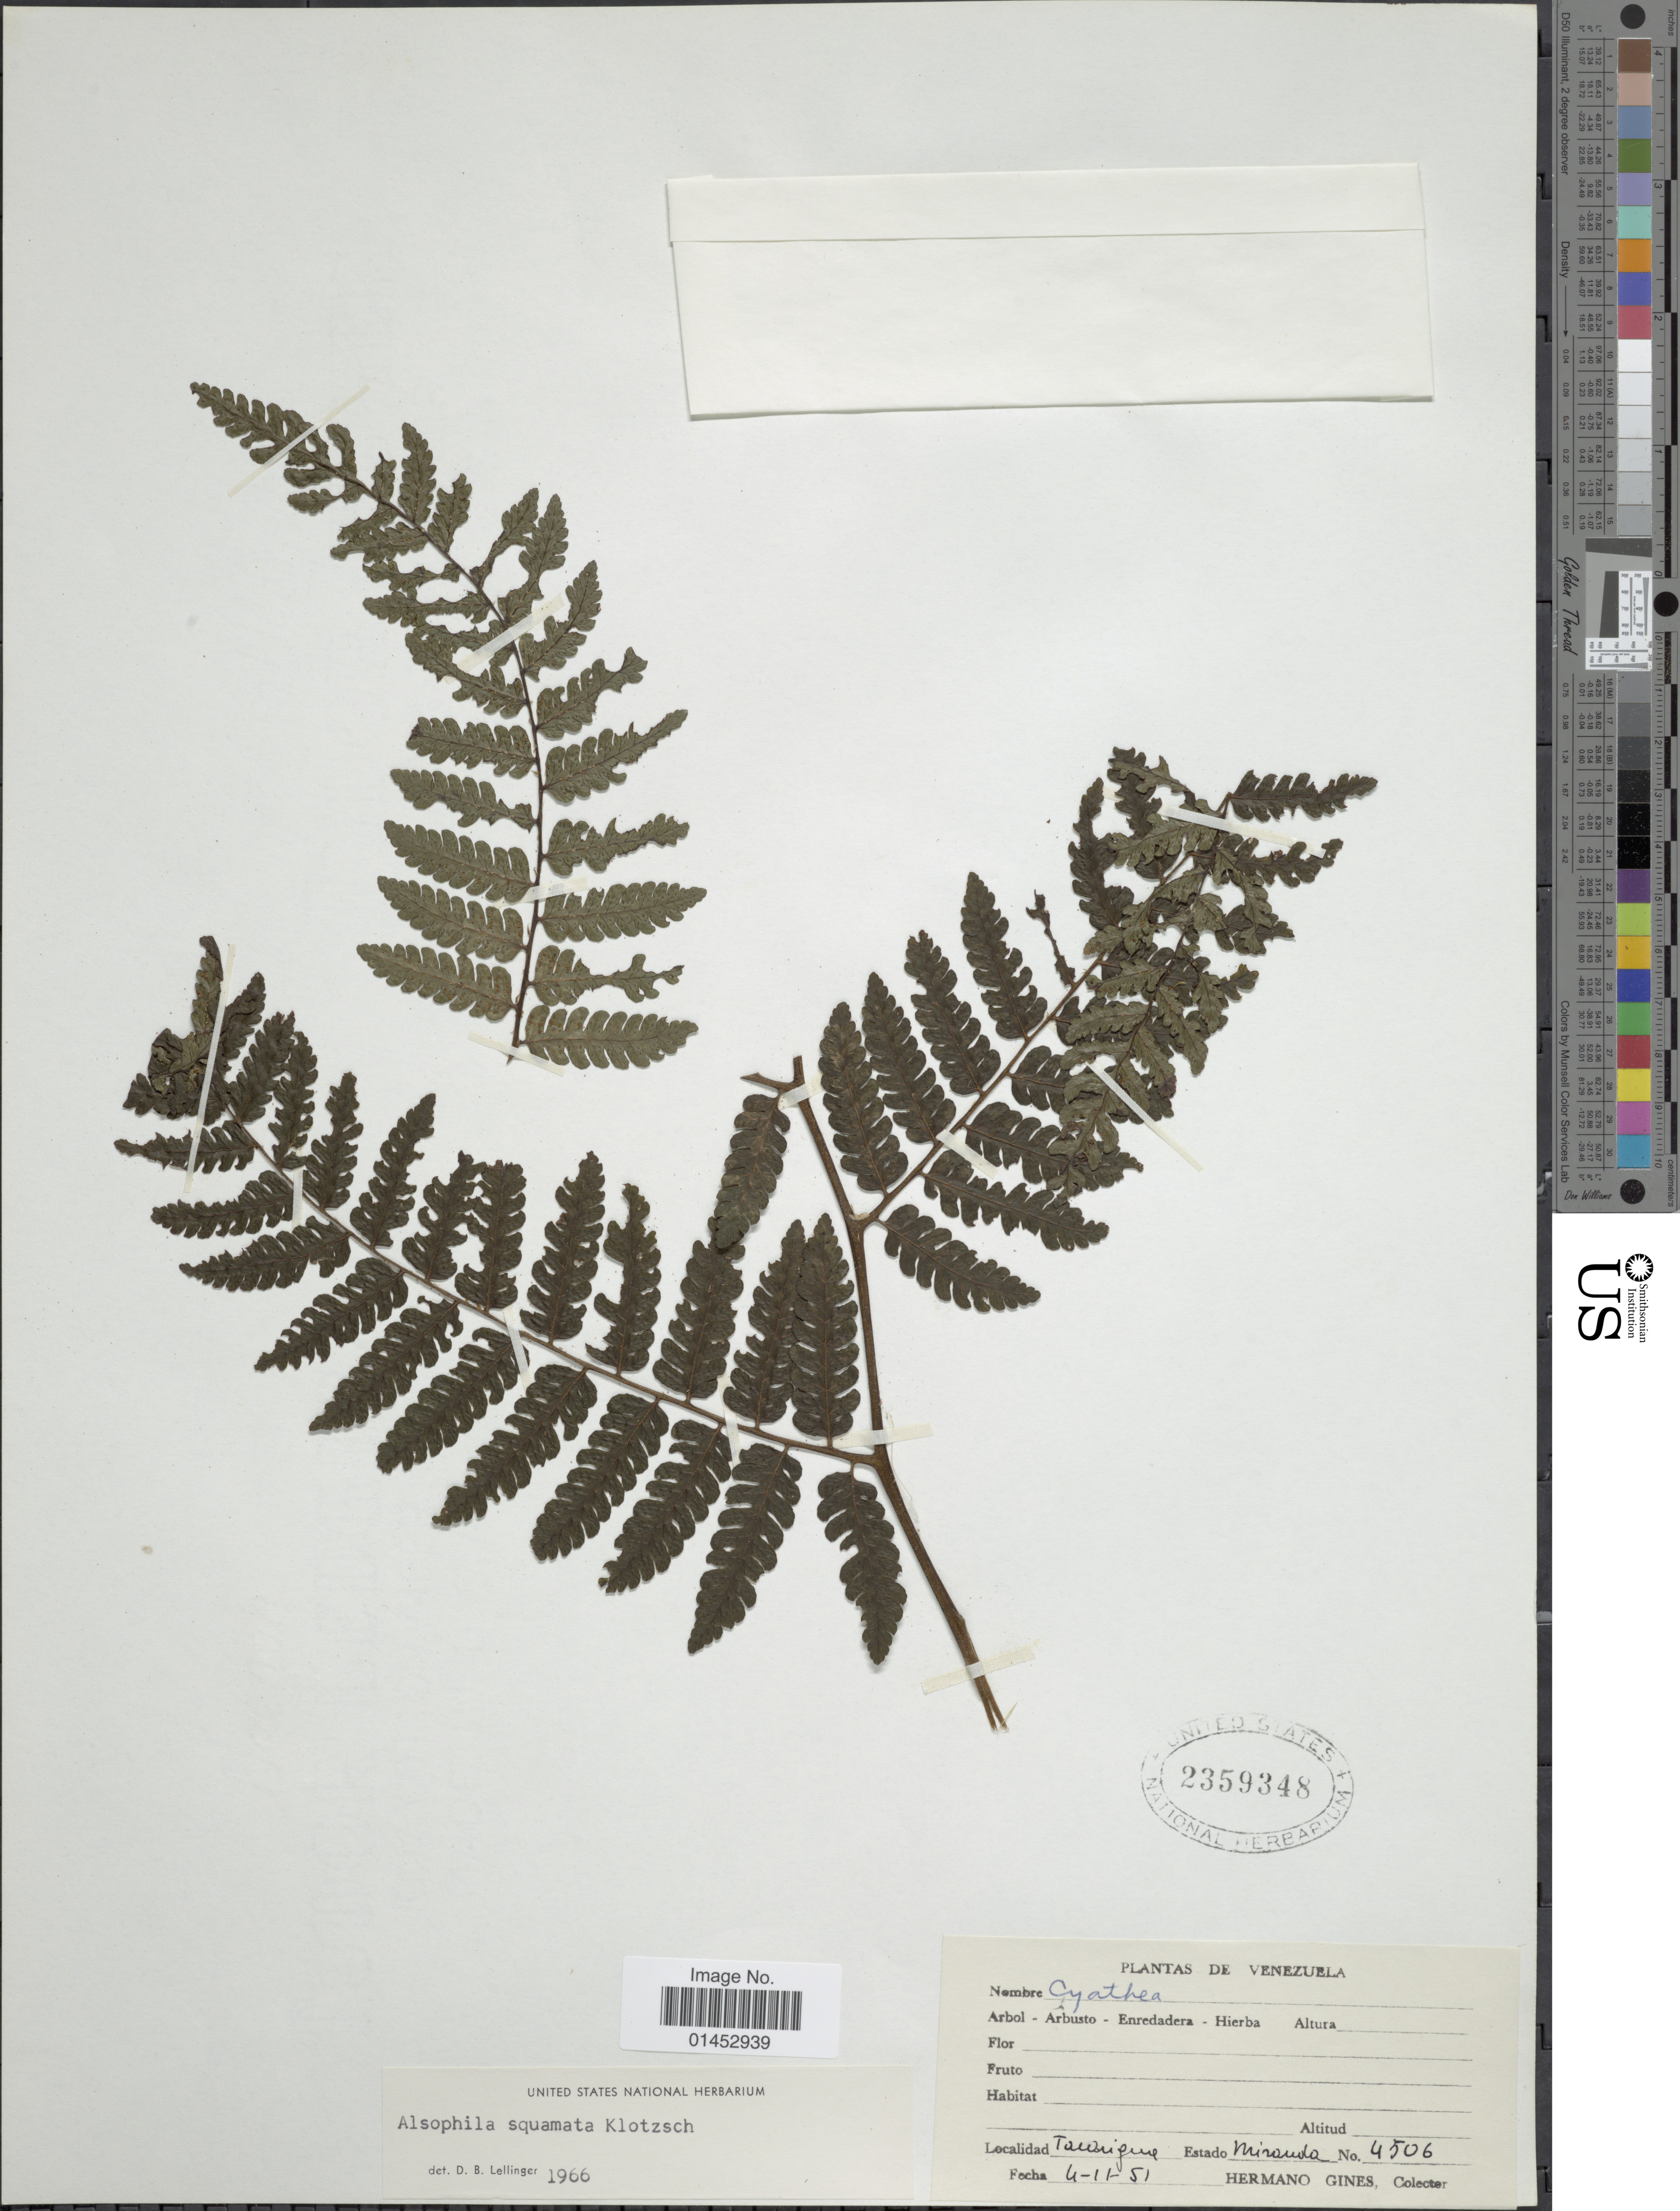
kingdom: Plantae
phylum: Tracheophyta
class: Polypodiopsida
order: Cyatheales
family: Cyatheaceae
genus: Cyathea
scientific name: Cyathea squamata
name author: (Klotzsch) Domin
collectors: Bro. Gines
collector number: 4506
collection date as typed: Transcribed d/m/y: 4/11/51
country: Venezuela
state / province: Miranda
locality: Tacarigua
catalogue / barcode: US 2359348